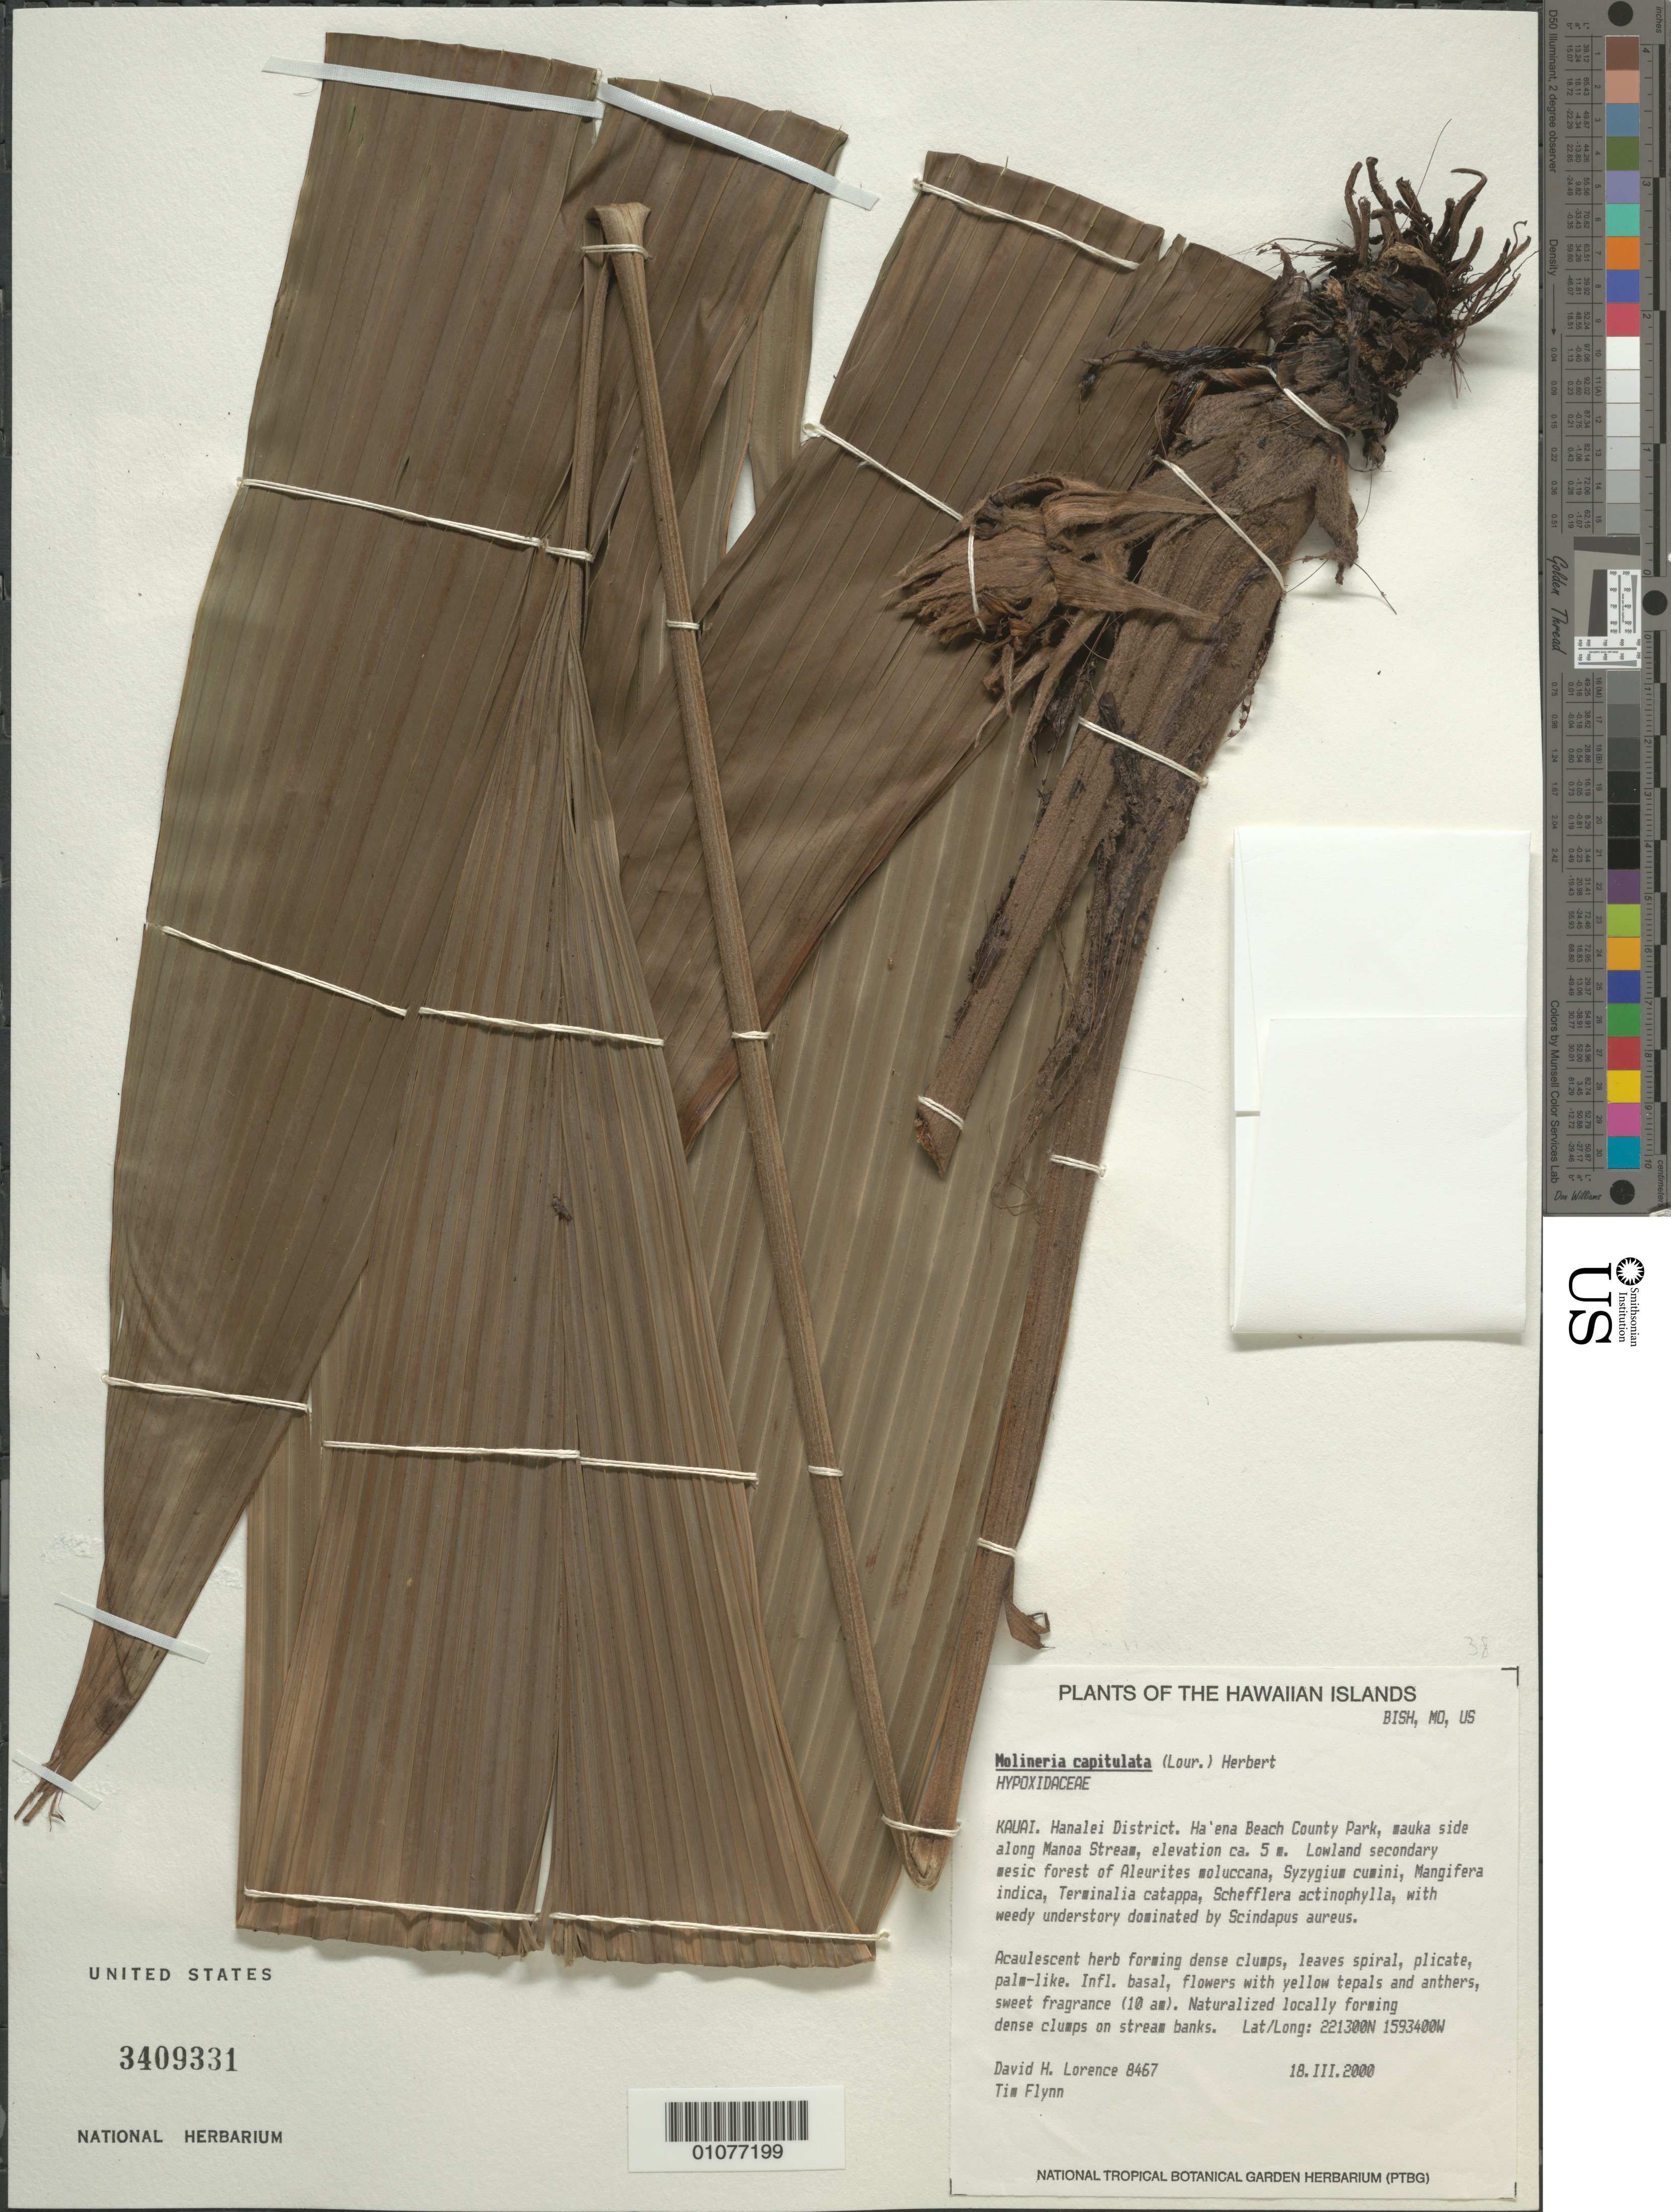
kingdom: Plantae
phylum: Tracheophyta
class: Liliopsida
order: Asparagales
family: Hypoxidaceae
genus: Curculigo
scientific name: Curculigo capitulata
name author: (Lour.) Kuntze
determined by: Wagner, W. L., (BOT), Smithsonian Institution - National Museum of Natural History (UNITED STATES)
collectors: D. Lorence & T. W. Flynn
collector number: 8467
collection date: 2000-03-18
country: United States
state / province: Hawaii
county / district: Kauai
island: Kaua'i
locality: Hanalei District, Ha'ena Beach Country Park, mauka side along Manoa Stream.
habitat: lowland secondary mesic forest of Aleurites moluccana, Syzgium cumini, Mangifera indica, Terminalia catappa, Schefflera actinophylla; naturalized locally forming dense clumps on stream banks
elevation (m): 5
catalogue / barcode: US 3409331